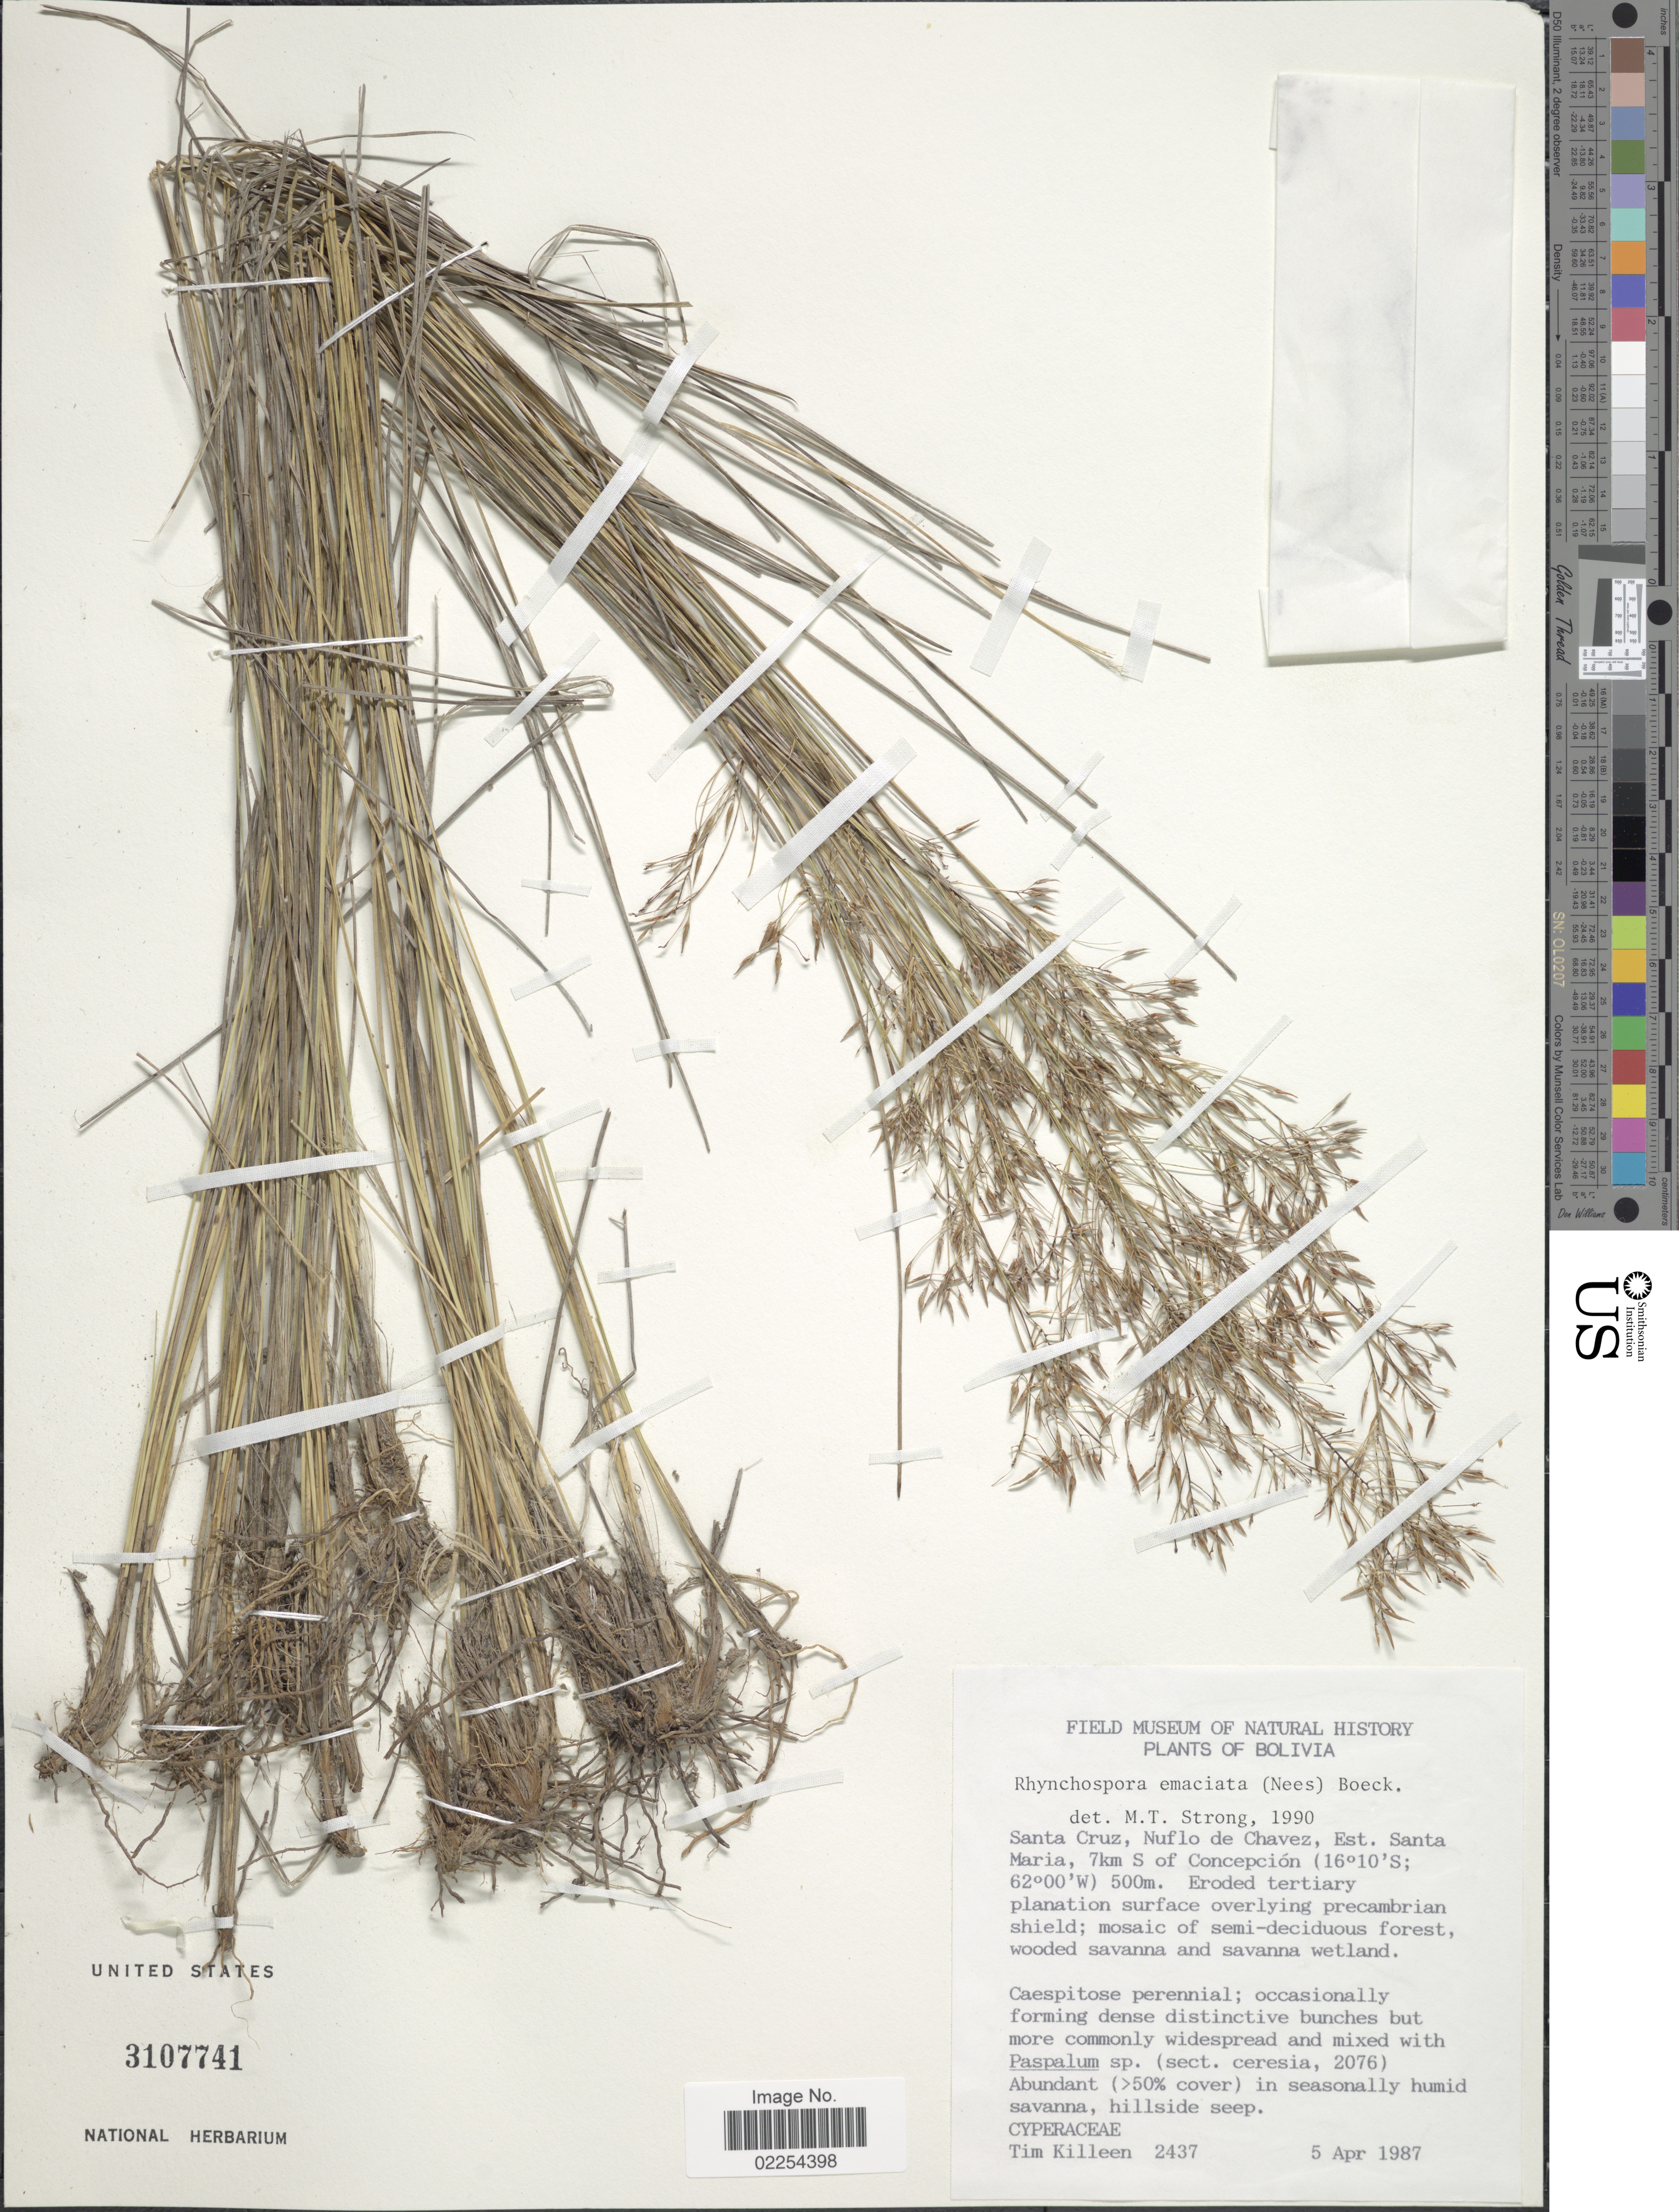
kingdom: Plantae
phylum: Tracheophyta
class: Liliopsida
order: Poales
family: Cyperaceae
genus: Rhynchospora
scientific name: Rhynchospora emaciata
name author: (Nees) Boeckeler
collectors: T. J. Killeen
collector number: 2437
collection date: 1987-04-05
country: Bolivia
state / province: Santa Cruz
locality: Nuflo de Chavez, Est Santa Maria, 7km S of Concepción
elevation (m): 500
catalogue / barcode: US 3107741